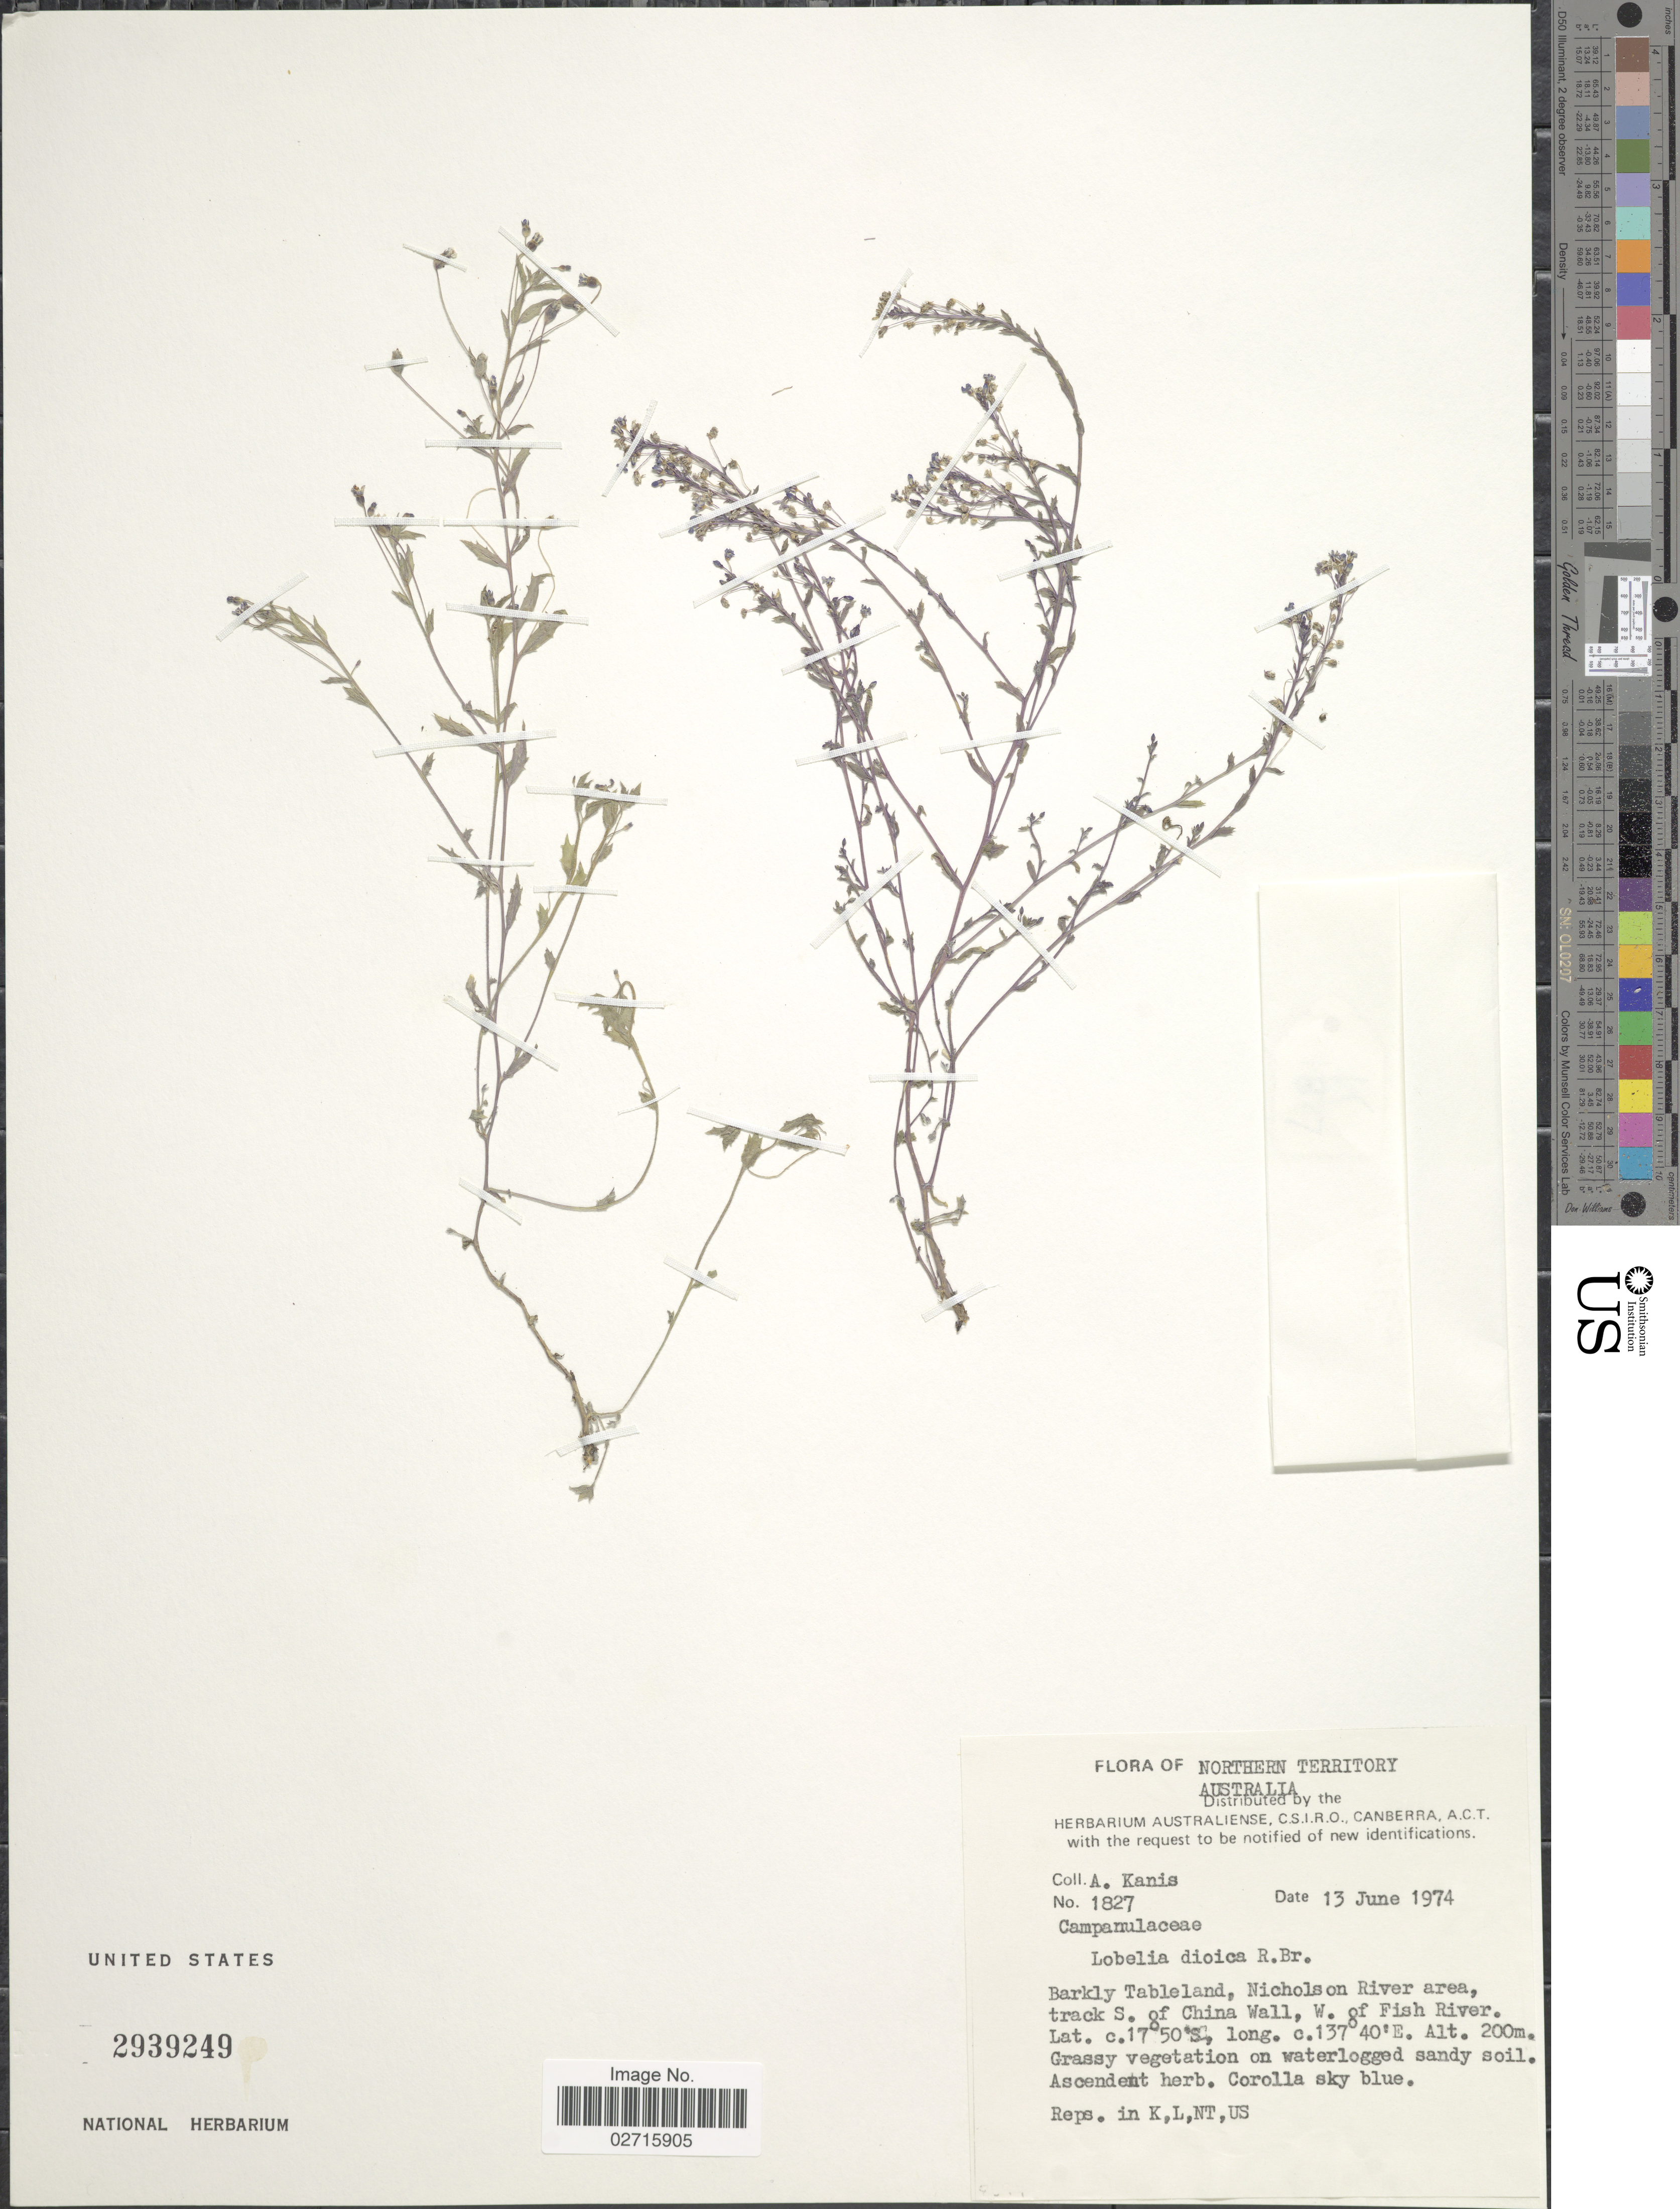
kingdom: Plantae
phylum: Tracheophyta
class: Magnoliopsida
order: Asterales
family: Campanulaceae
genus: Lobelia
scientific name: Lobelia dioica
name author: R. Br.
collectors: A. Kanis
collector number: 1827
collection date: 1974-06-13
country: Australia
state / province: Northern Territory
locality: Barkly Tableland, Nicholson River area, track S. of China Wall, W. of Fish River.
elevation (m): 200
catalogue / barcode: US 2939249